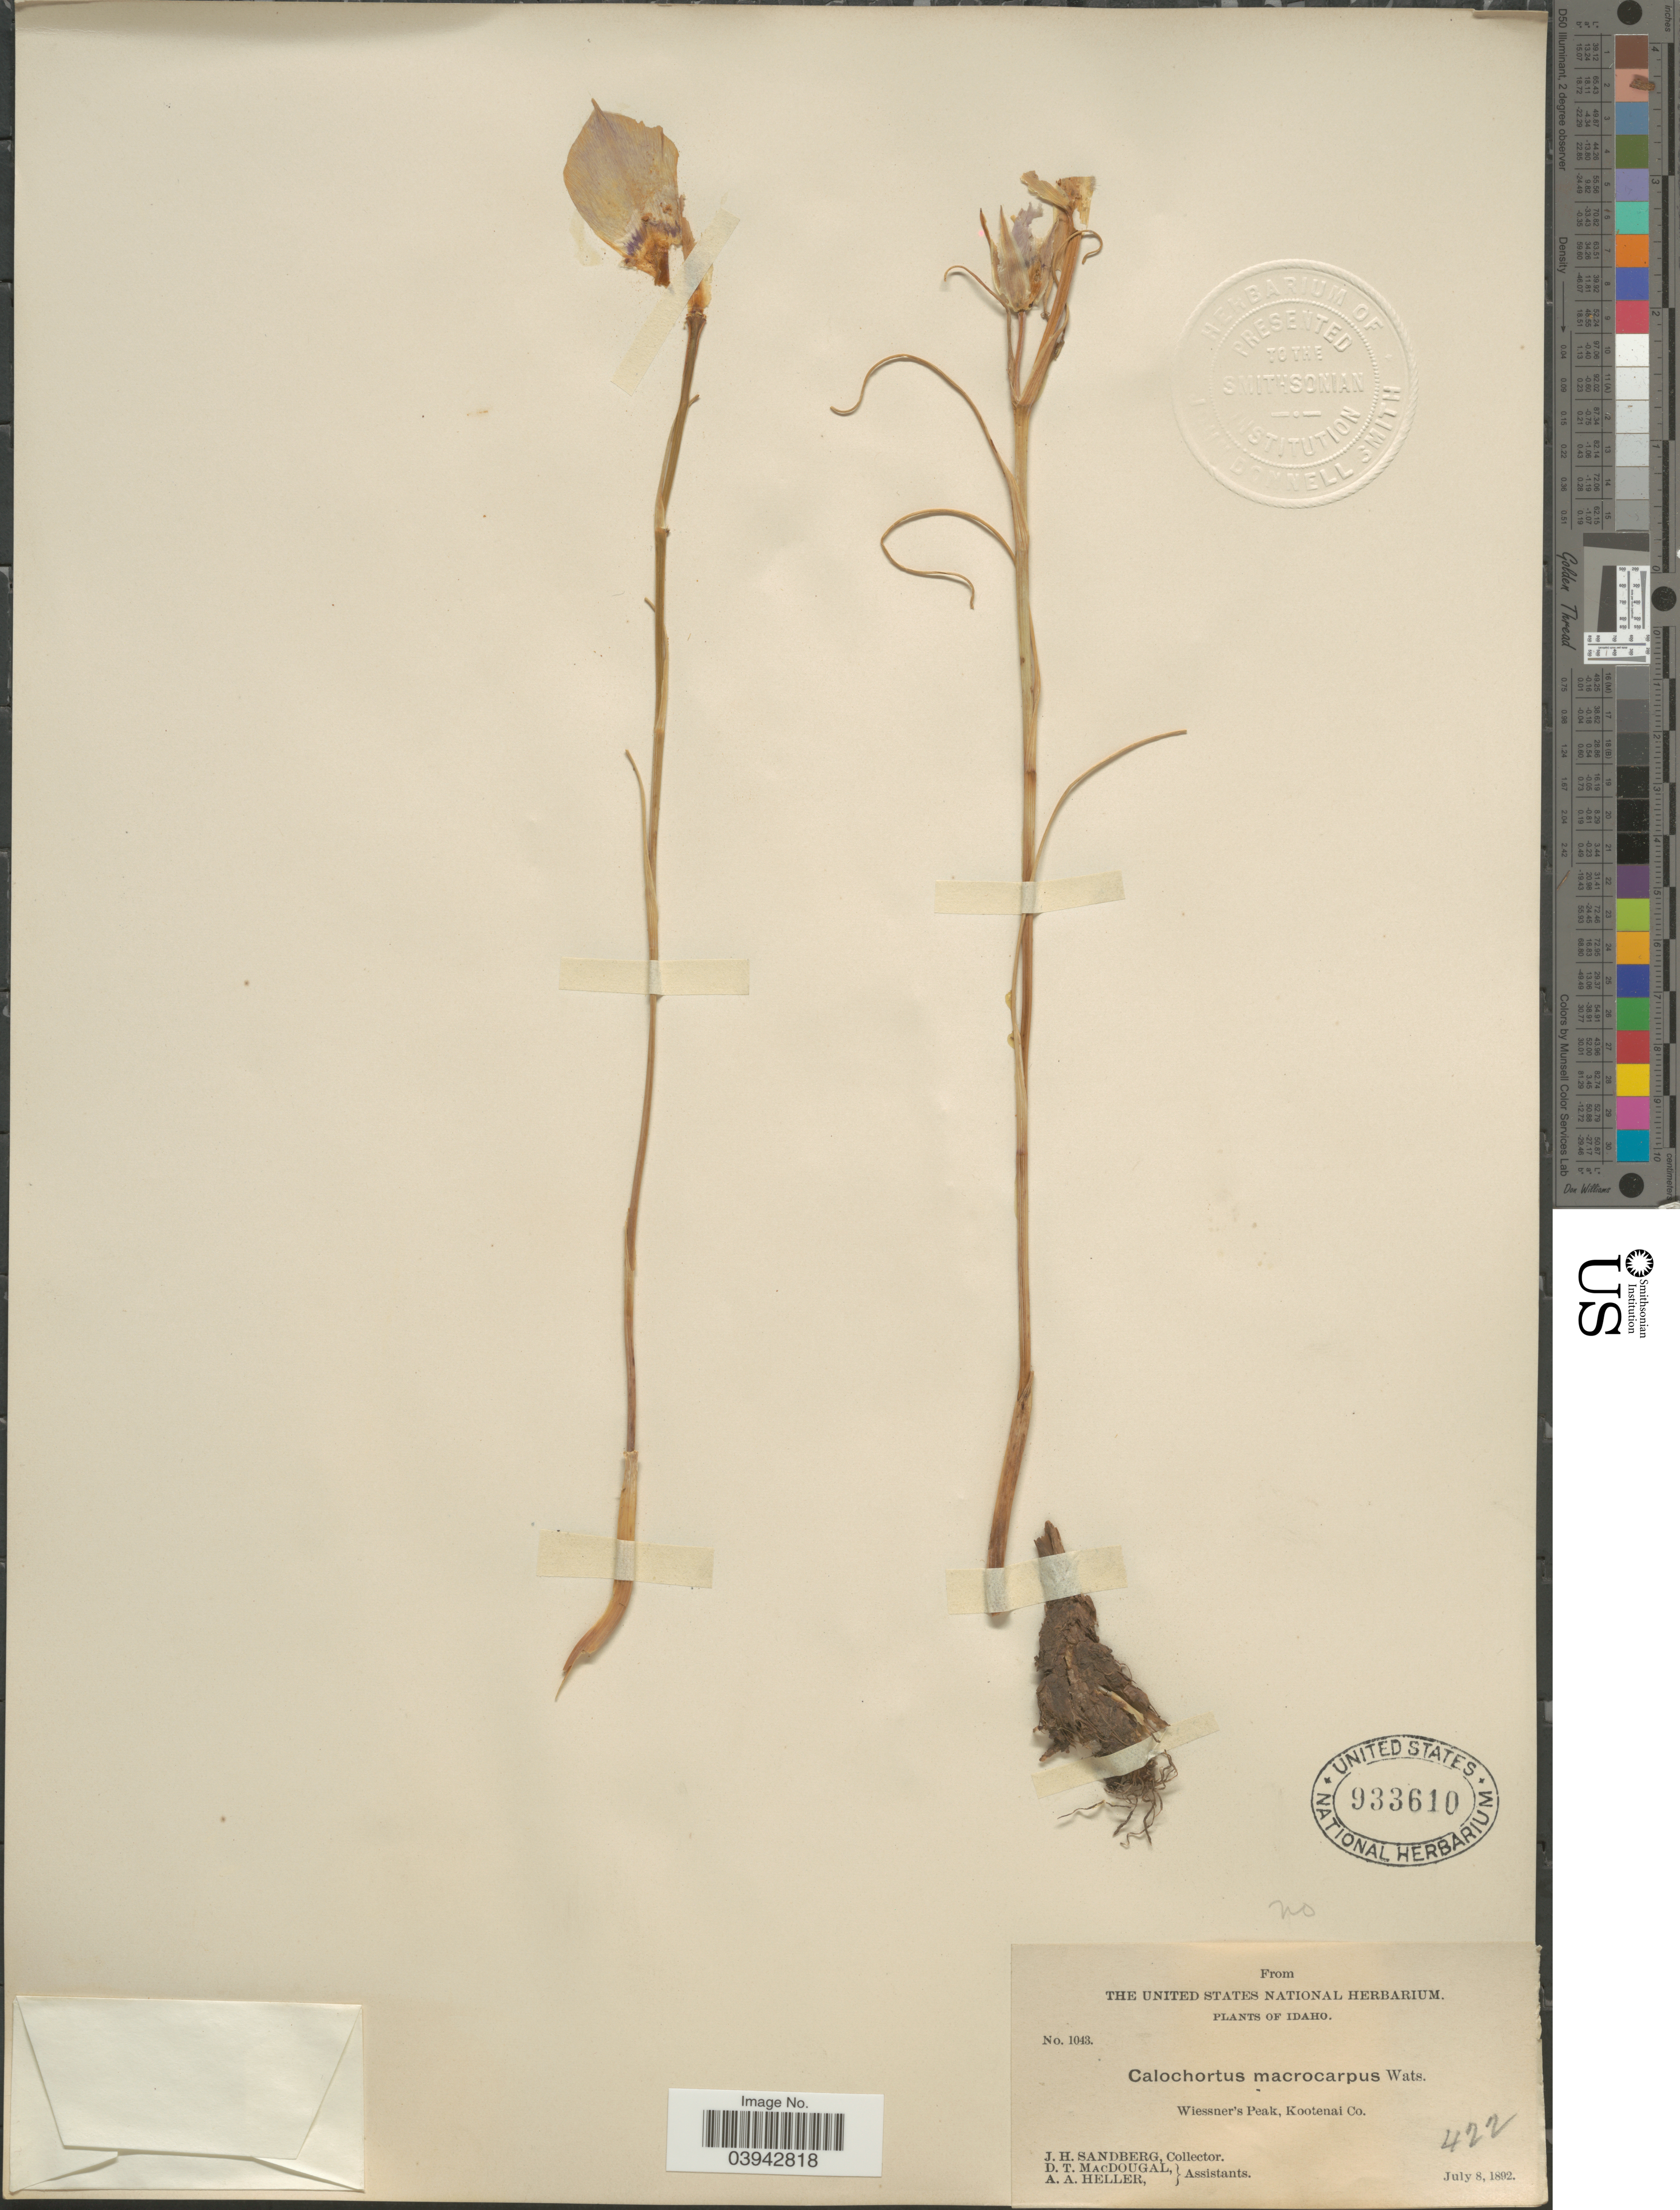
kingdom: Plantae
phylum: Tracheophyta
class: Liliopsida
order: Liliales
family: Liliaceae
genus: Calochortus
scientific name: Calochortus macrocarpus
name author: Douglas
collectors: J. H. Sandberg, D. T. MacDougal & A. A. Heller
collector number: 1043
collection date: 1892-07-08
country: United States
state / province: Idaho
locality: Wiessner's Peak, Kootenai Co.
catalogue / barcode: US 933610